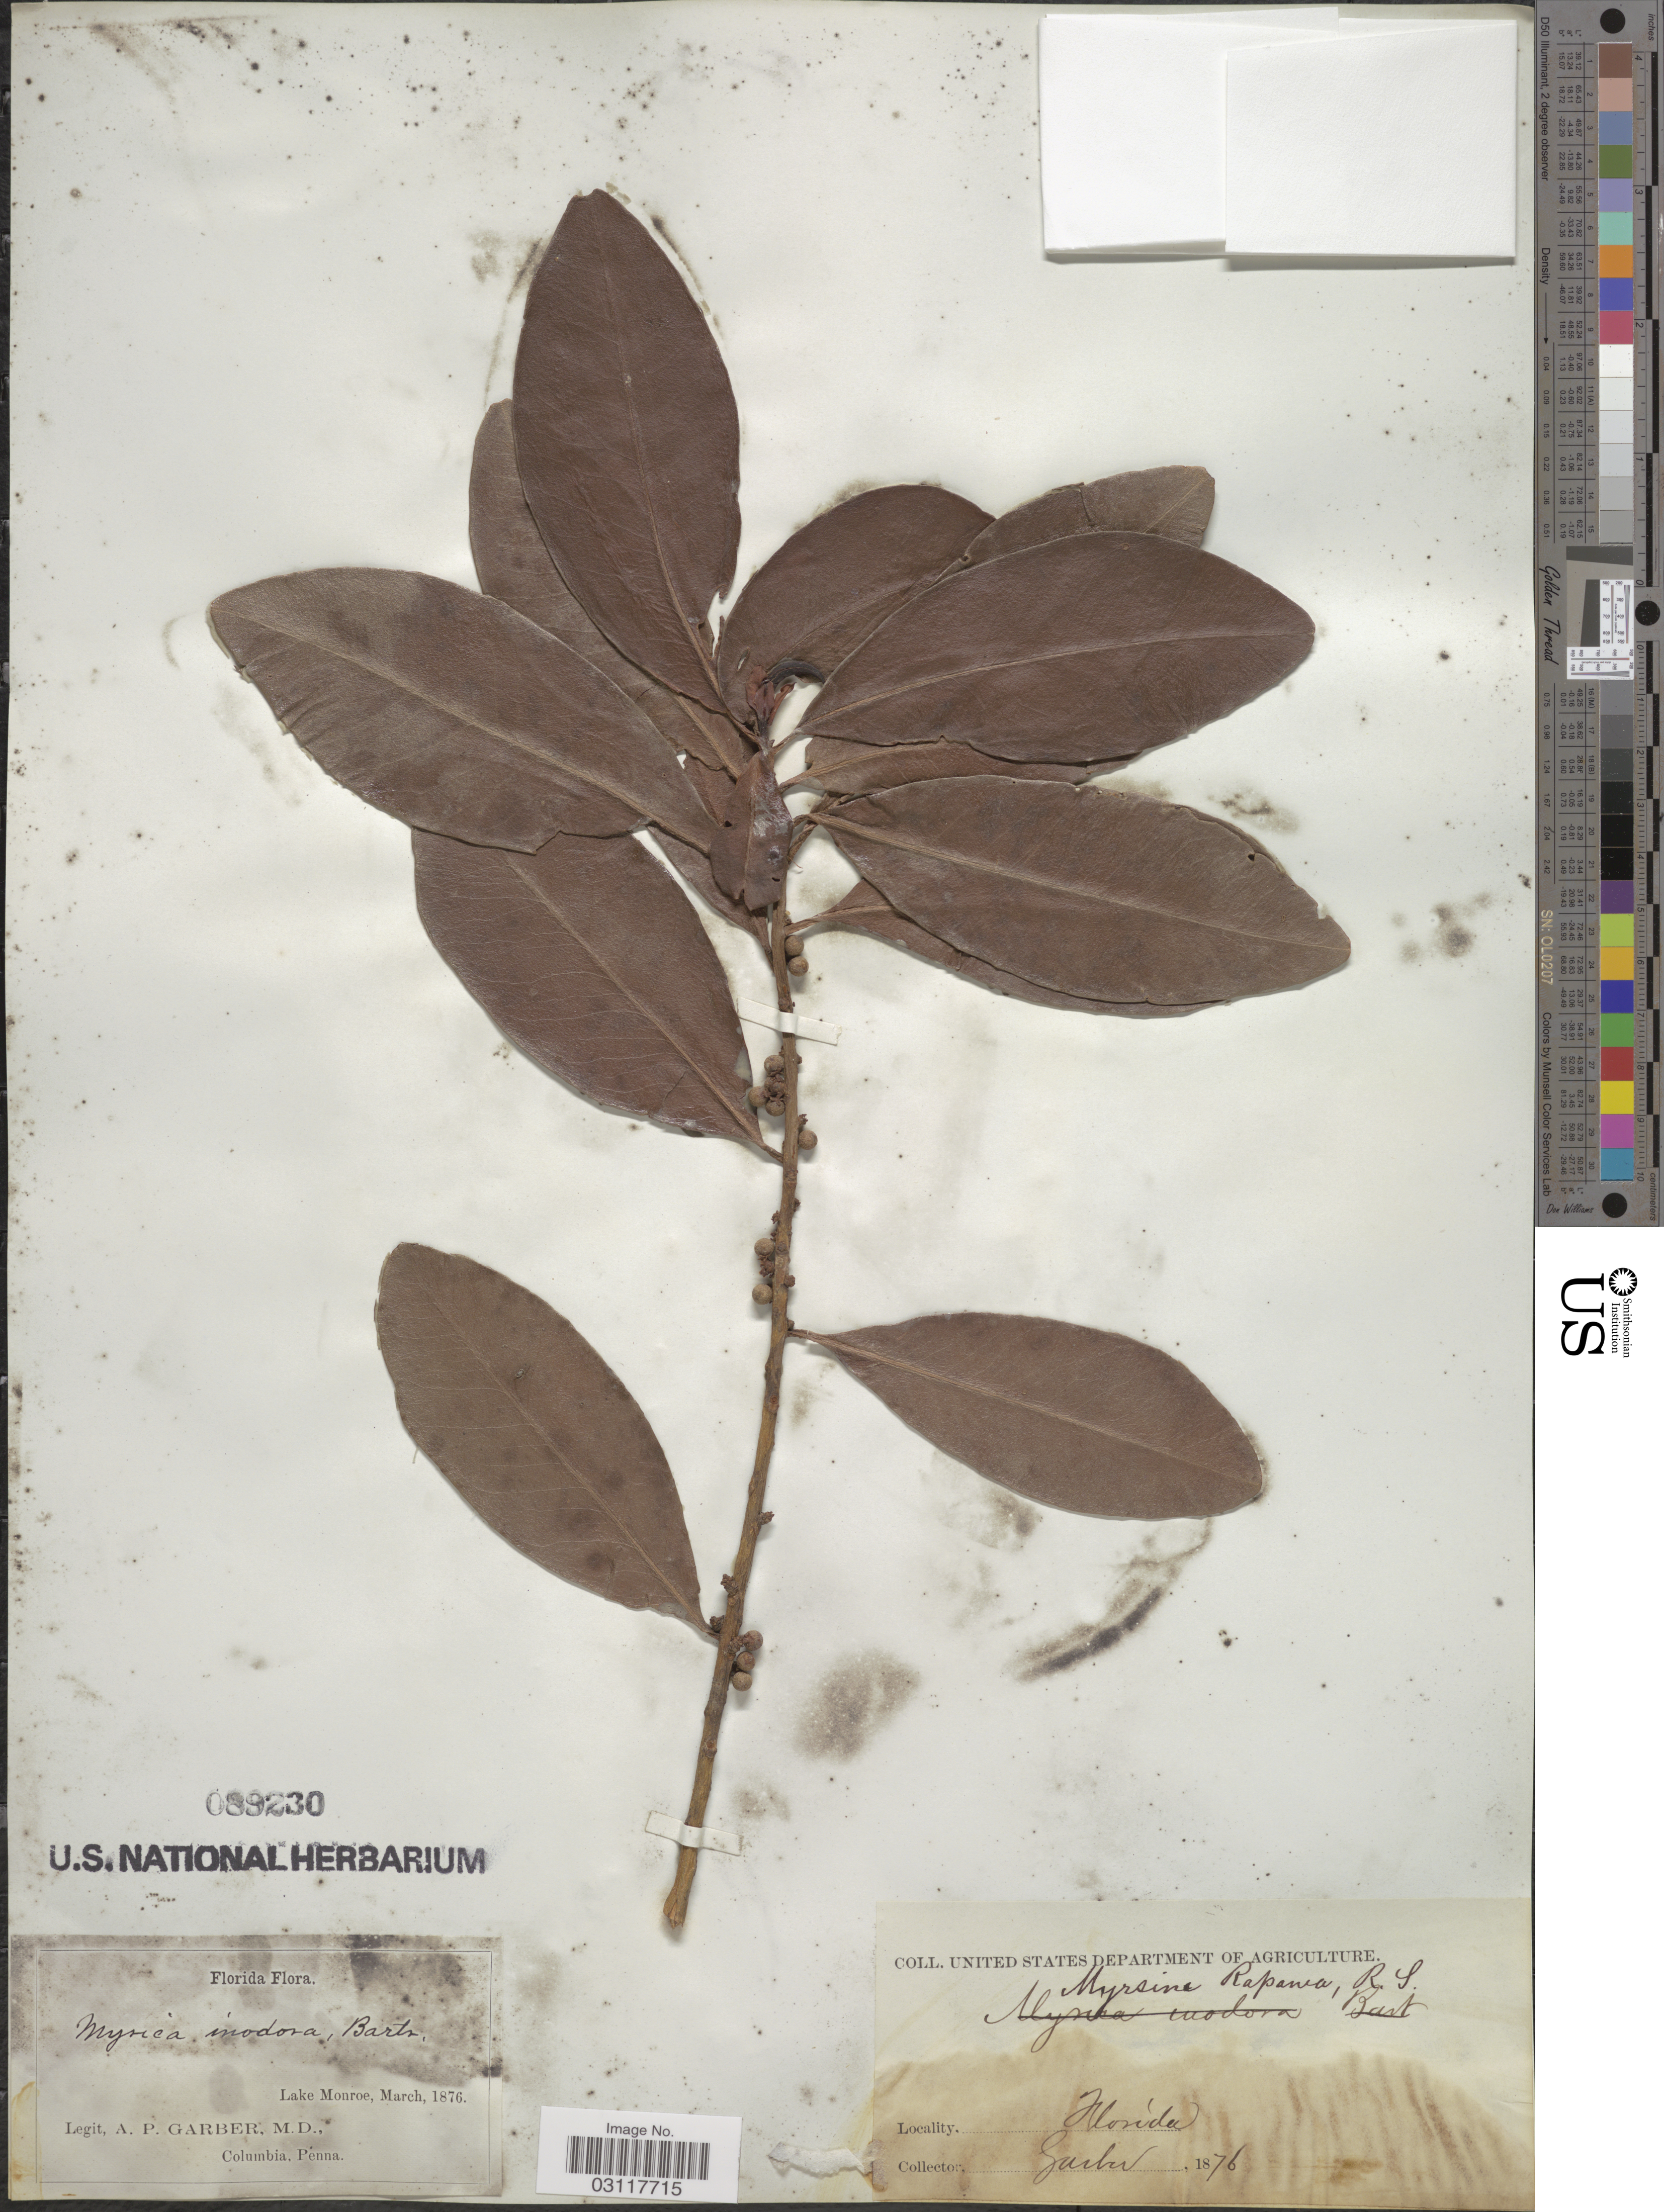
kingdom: Plantae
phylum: Tracheophyta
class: Magnoliopsida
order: Ericales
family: Primulaceae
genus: Rapanea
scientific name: Rapanea guianensis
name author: Aubl.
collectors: A. P. Garber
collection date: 1876-03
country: United States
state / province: Florida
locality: Lake Monroe.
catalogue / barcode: US 89230